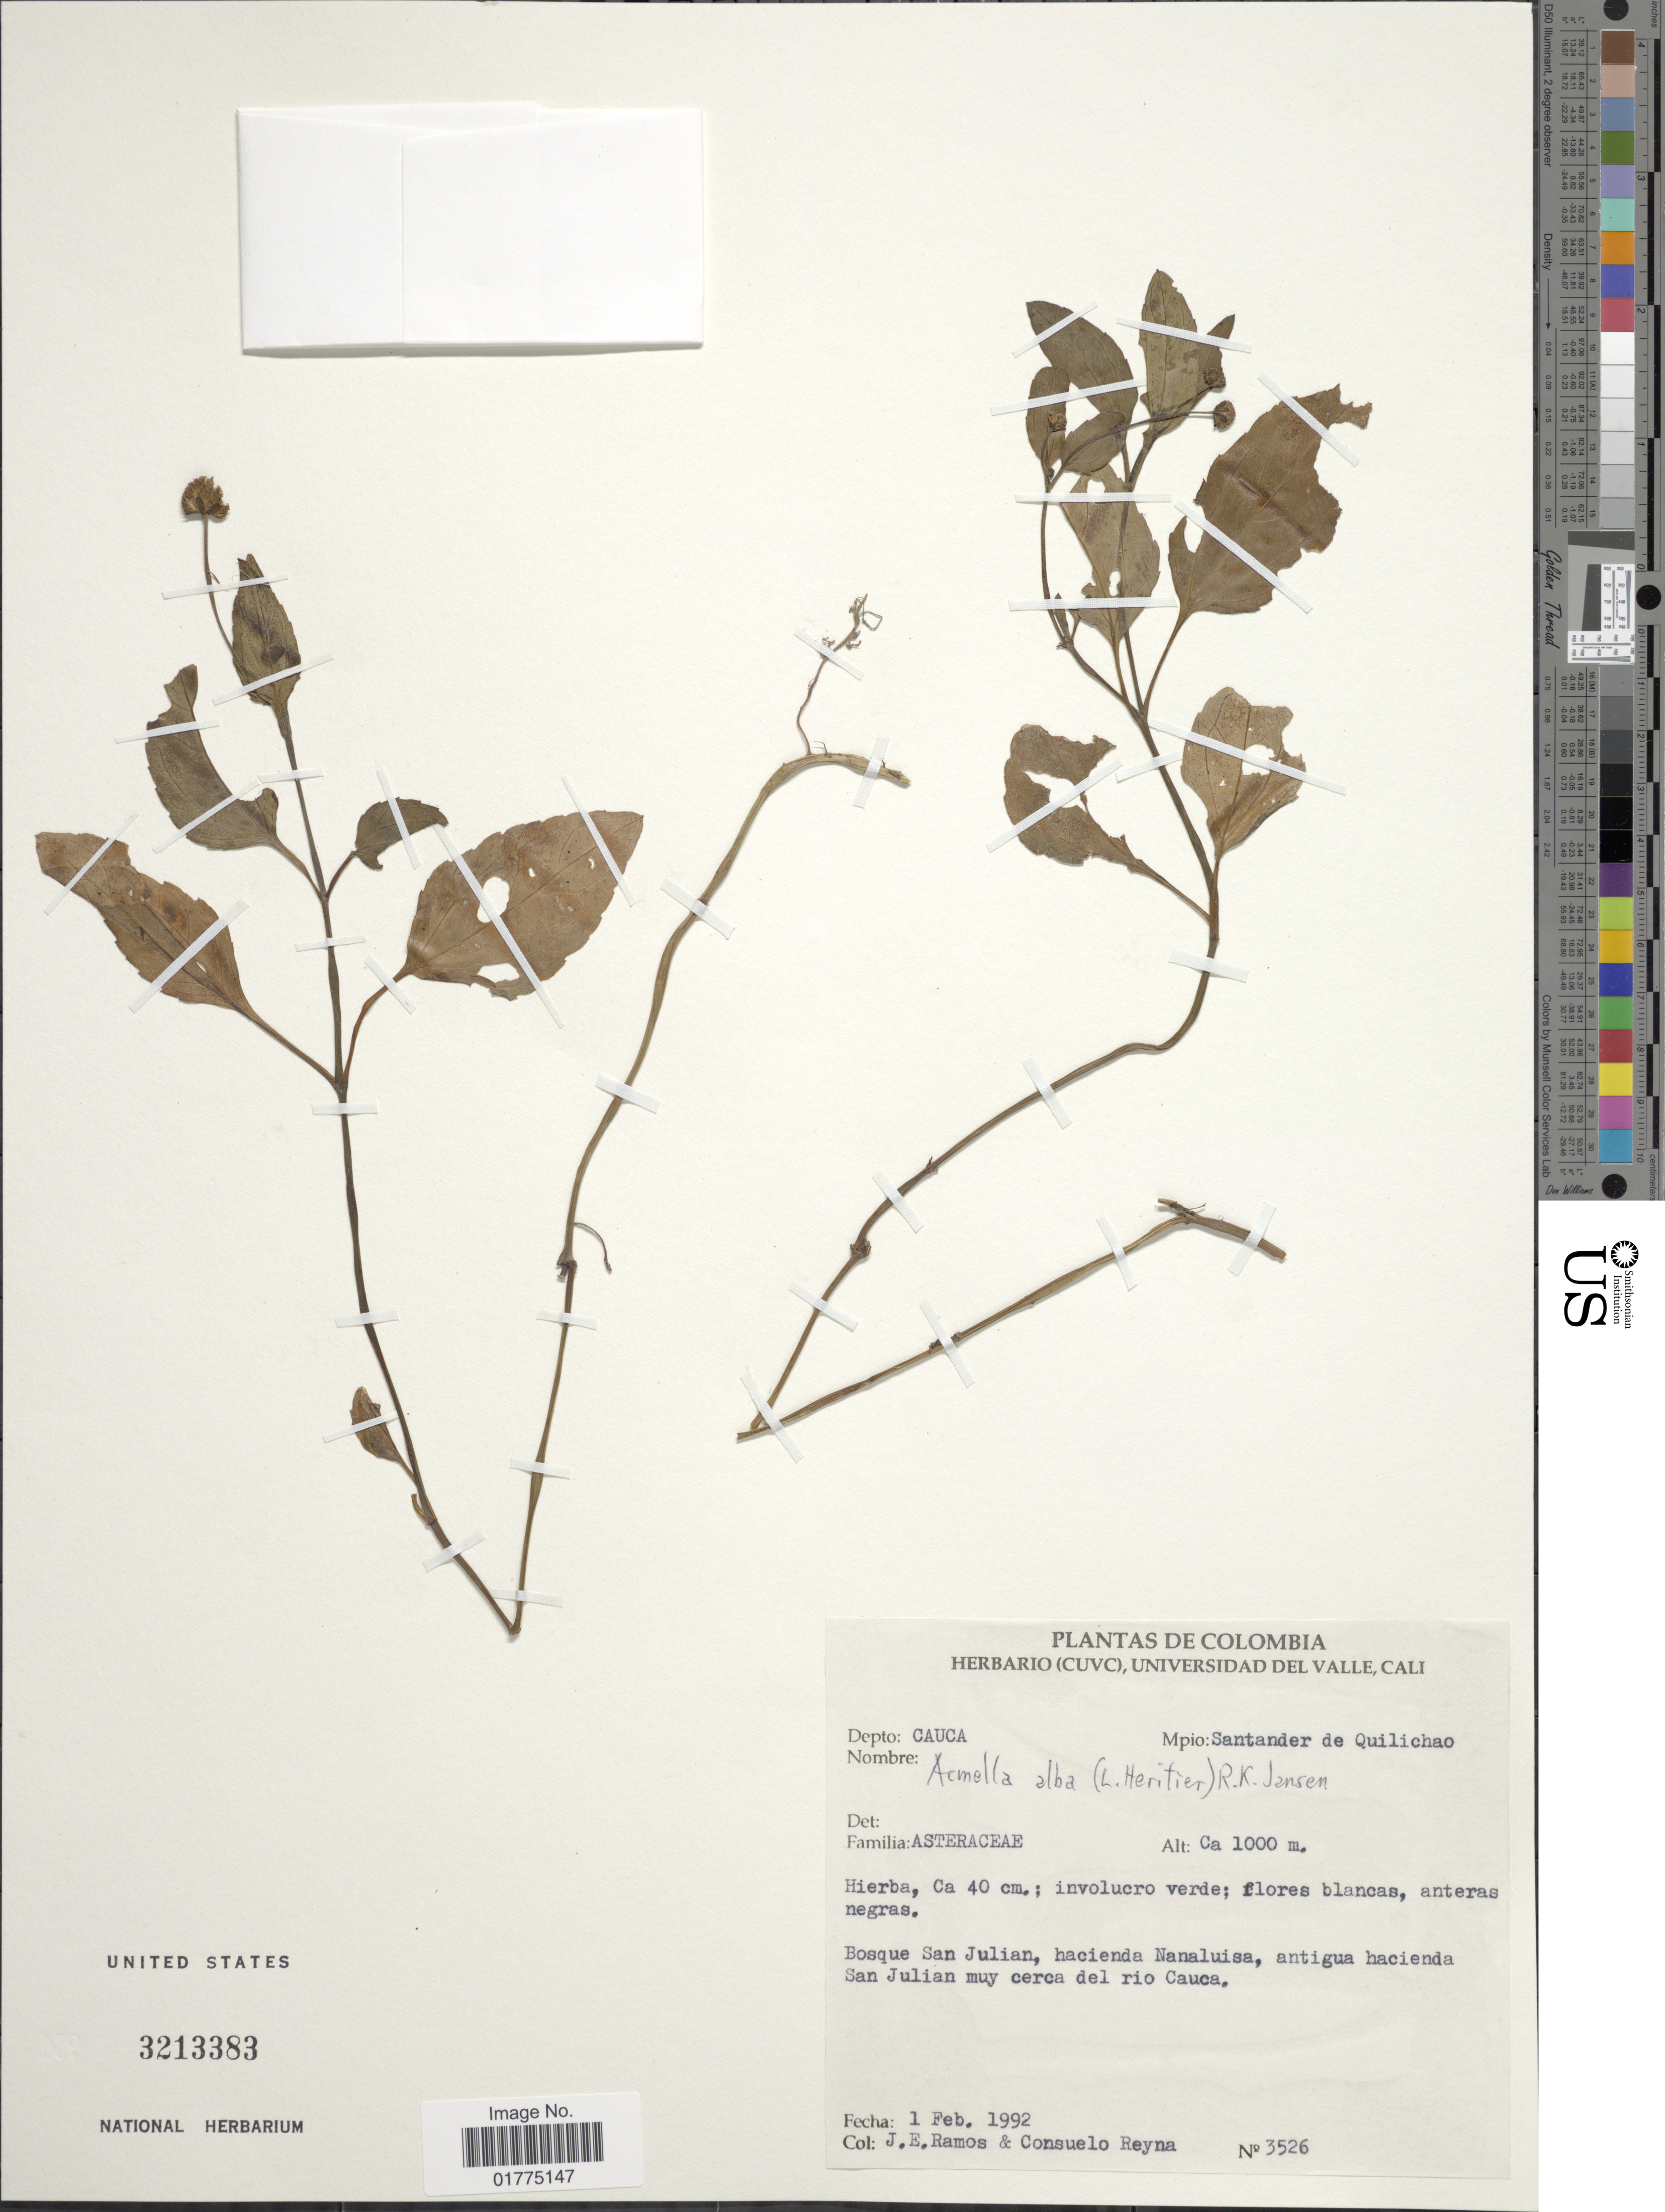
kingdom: Plantae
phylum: Tracheophyta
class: Magnoliopsida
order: Asterales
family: Asteraceae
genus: Acmella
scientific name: Acmella alba var. alba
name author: (L'Hér.) R.K. Jansen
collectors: J. E. Ramos & C. Reyna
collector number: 3526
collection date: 1992-02-01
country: Colombia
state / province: Cauca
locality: Depto: Cauca. Mpio: Santander de Quilichao. Bosque San Julian, hacienda Nanaluisa, antigua hacienda San Julian muy cerca del rio Cauca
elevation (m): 1000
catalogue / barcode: US 3213383